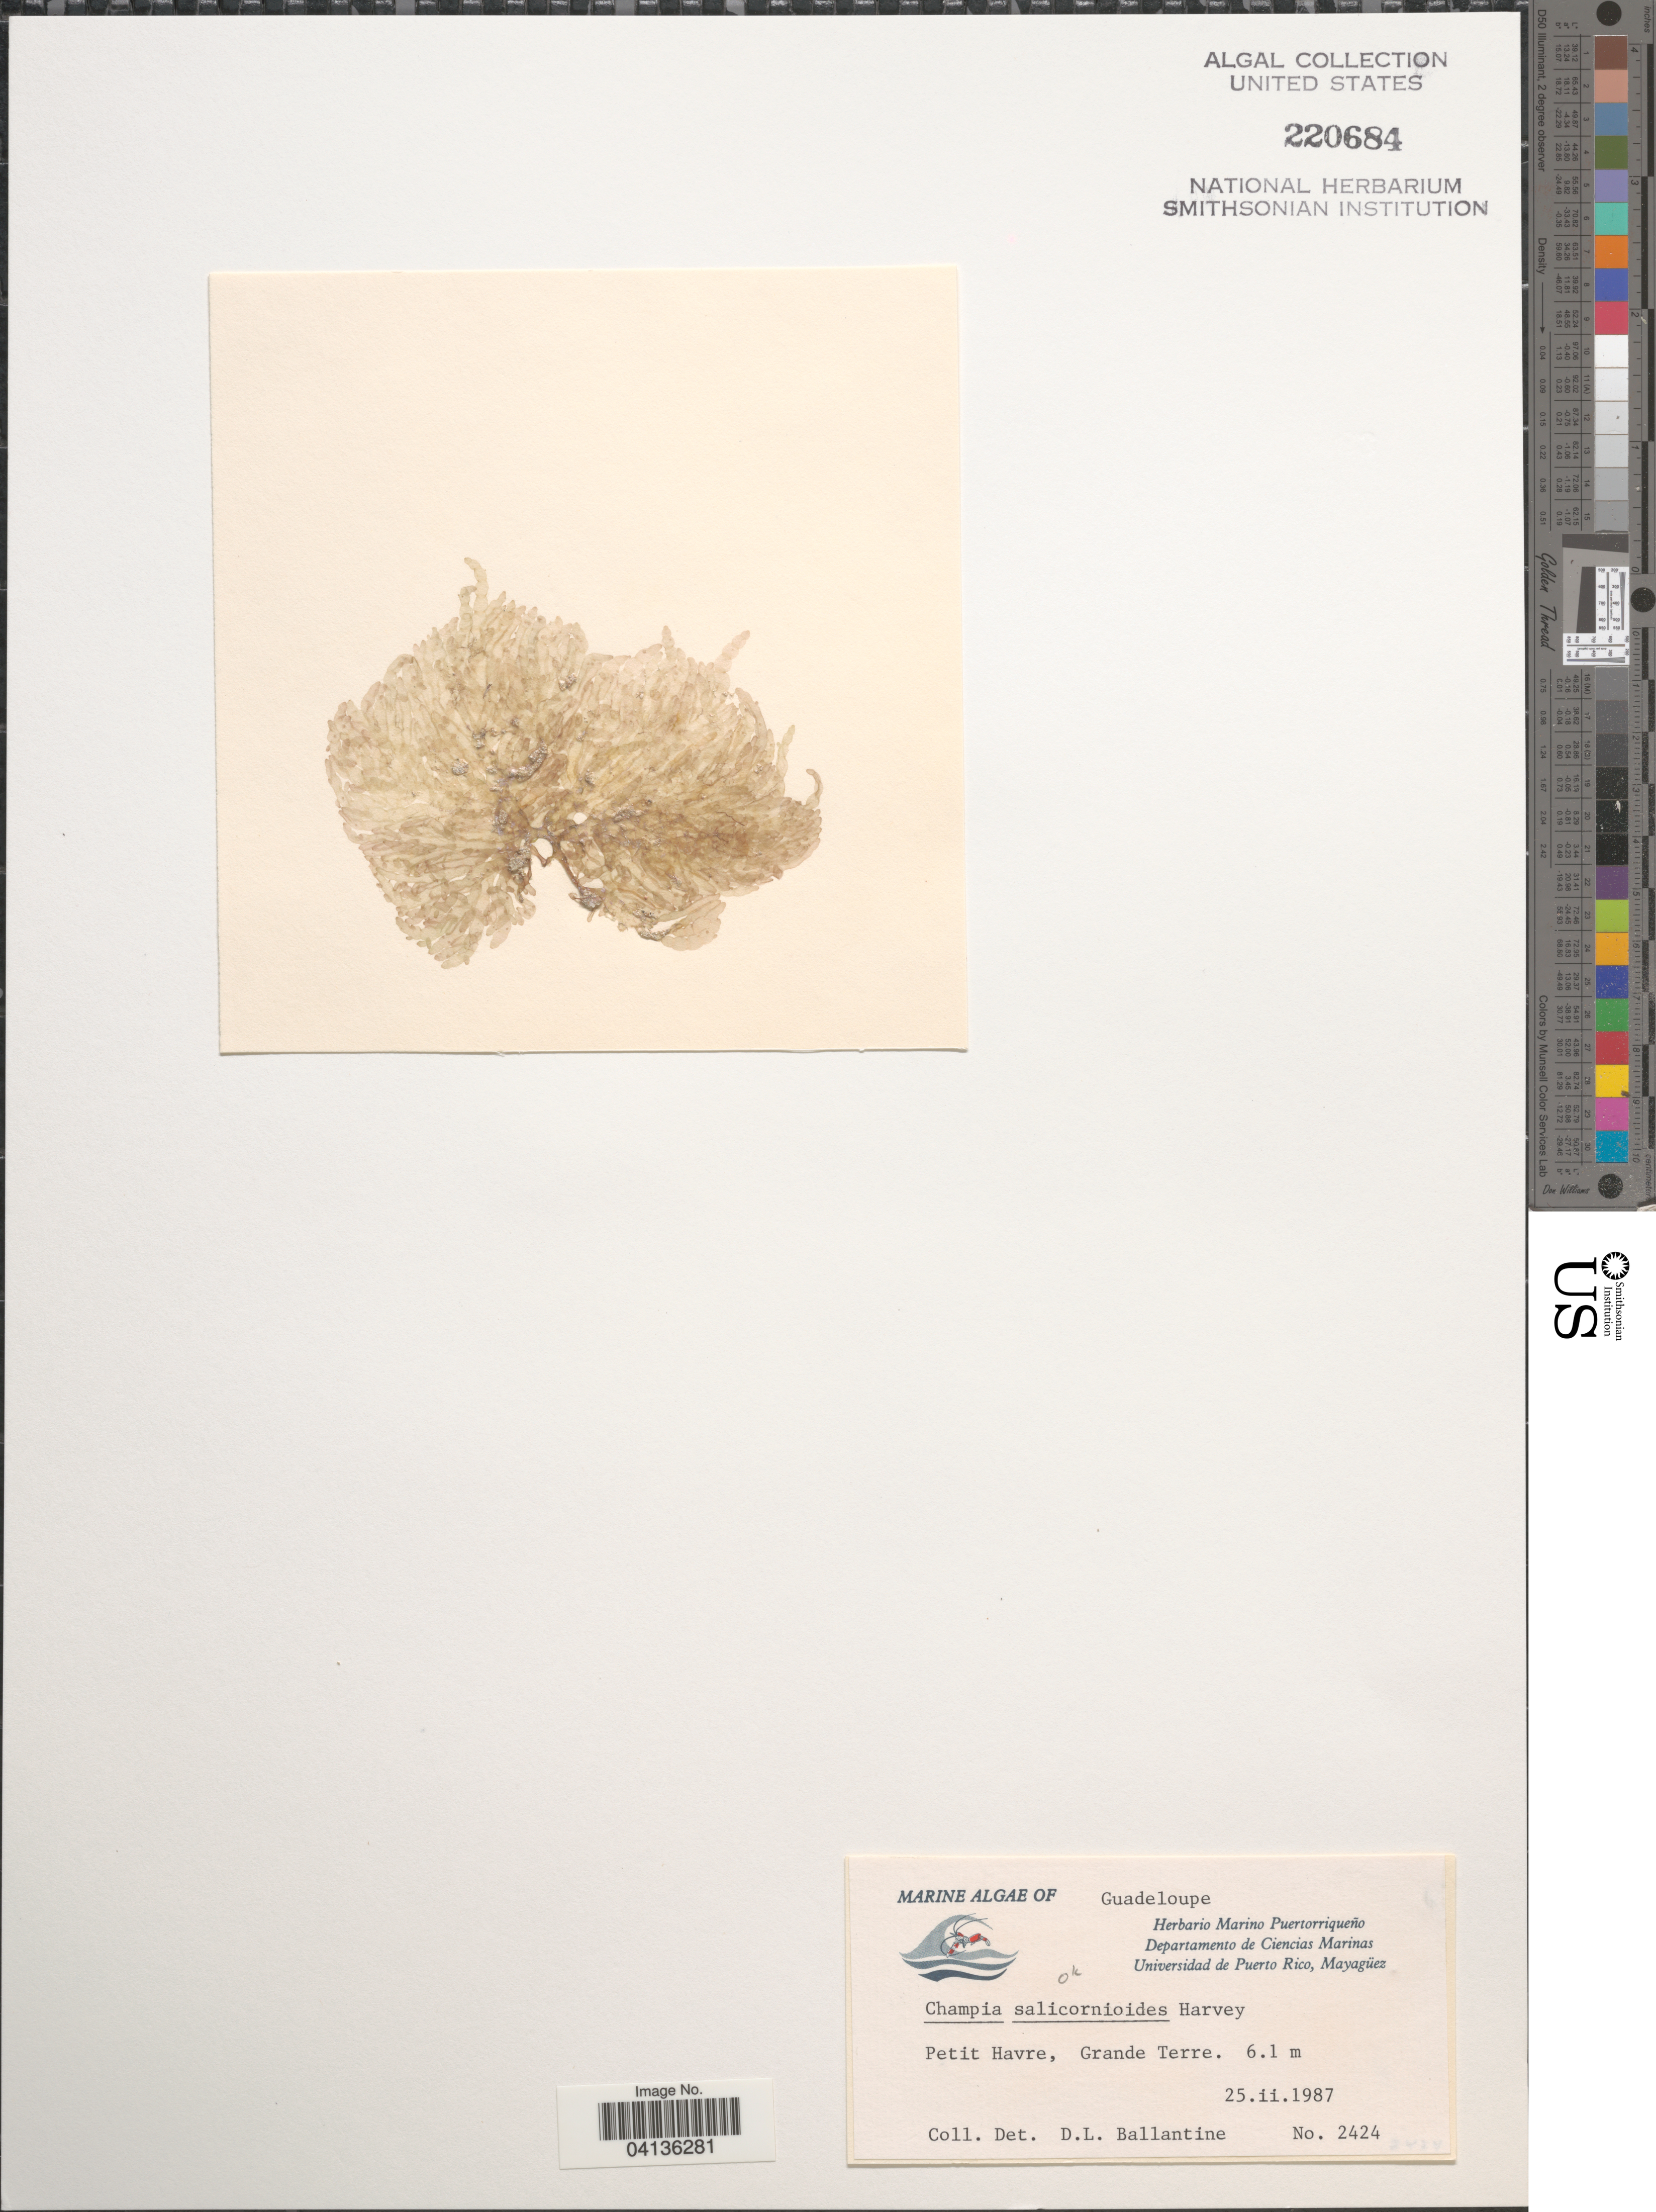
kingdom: Plantae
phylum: Rhodophyta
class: Florideophyceae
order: Rhodymeniales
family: Champiaceae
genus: Champia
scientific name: Champia salicornioides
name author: Harv.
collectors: D.L. Ballantine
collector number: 2424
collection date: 1987-02-25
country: Guadeloupe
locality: Petit Havre, Grande Terre.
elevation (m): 6.1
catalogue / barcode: US 220684